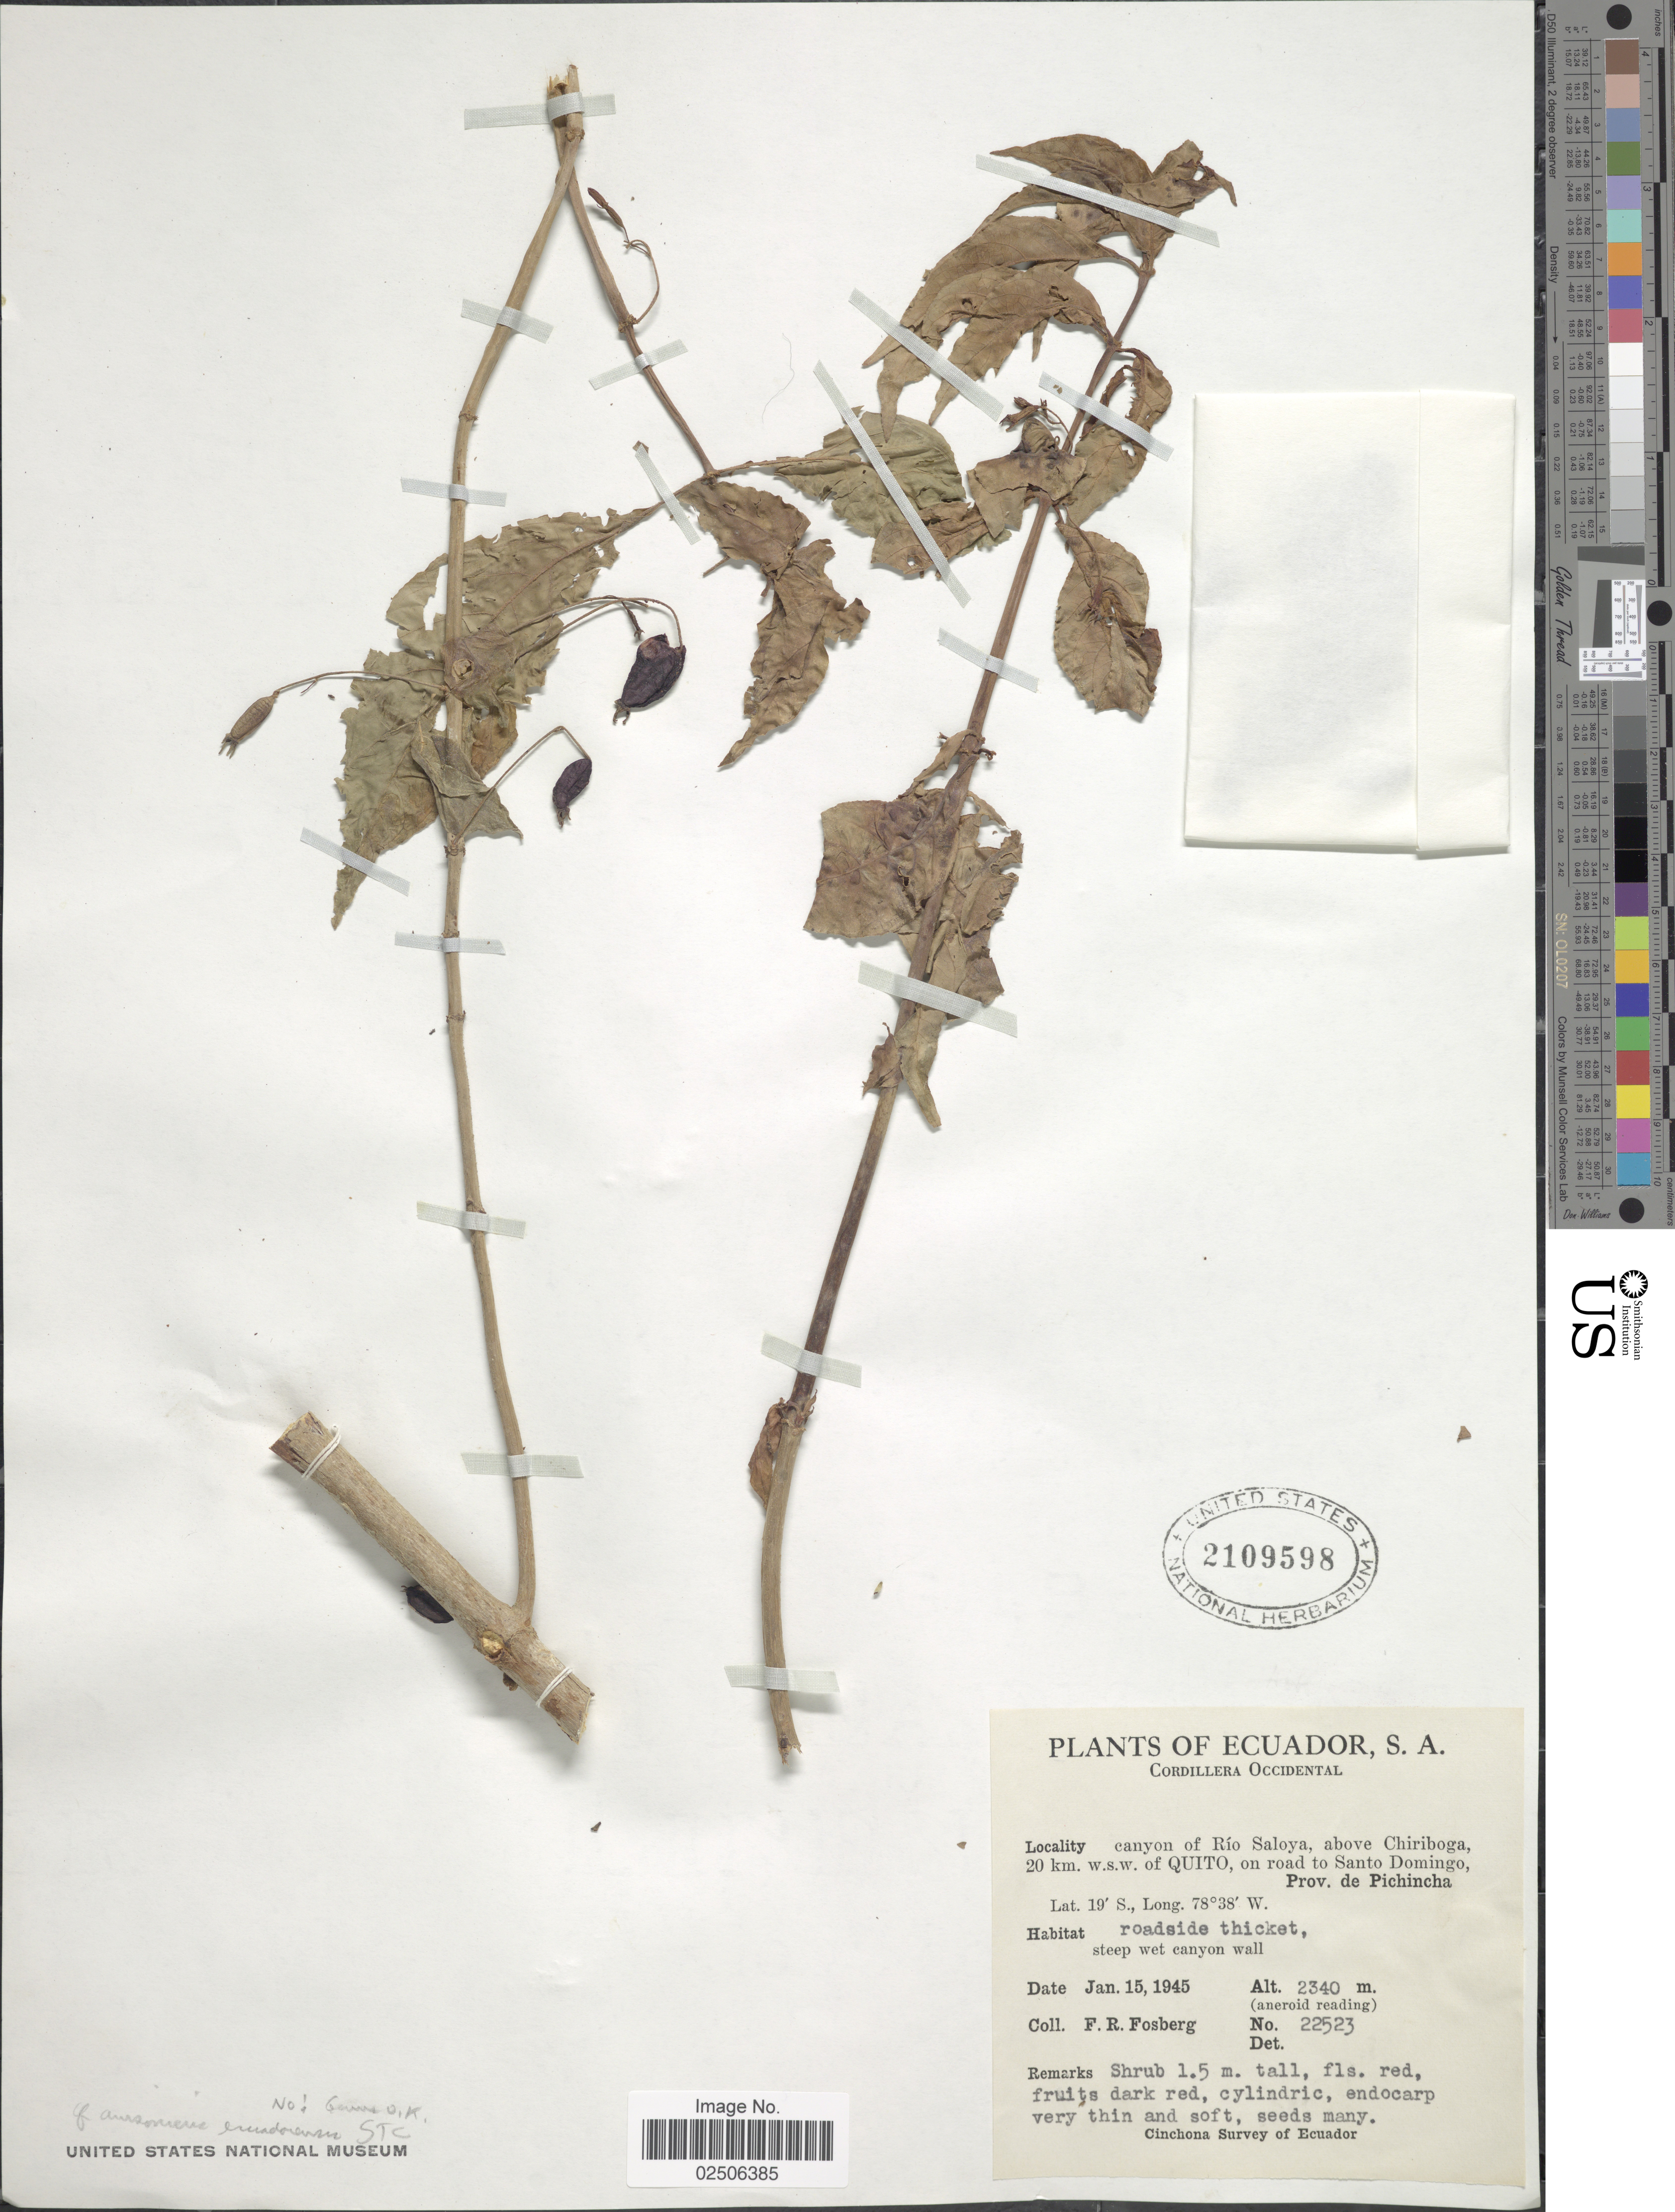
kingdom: Plantae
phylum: Tracheophyta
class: Magnoliopsida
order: Gentianales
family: Rubiaceae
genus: Chomelia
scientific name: Chomelia sp.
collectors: F. R. Fosberg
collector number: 22523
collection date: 1945-01-15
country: Ecuador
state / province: Pichincha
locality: Cordillera Oriental, canyon of Rio Saloya, above Chiriboga, 20 km. w.s.w. of Quito, on road to Santo Domingo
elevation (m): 2340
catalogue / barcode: US 2109598